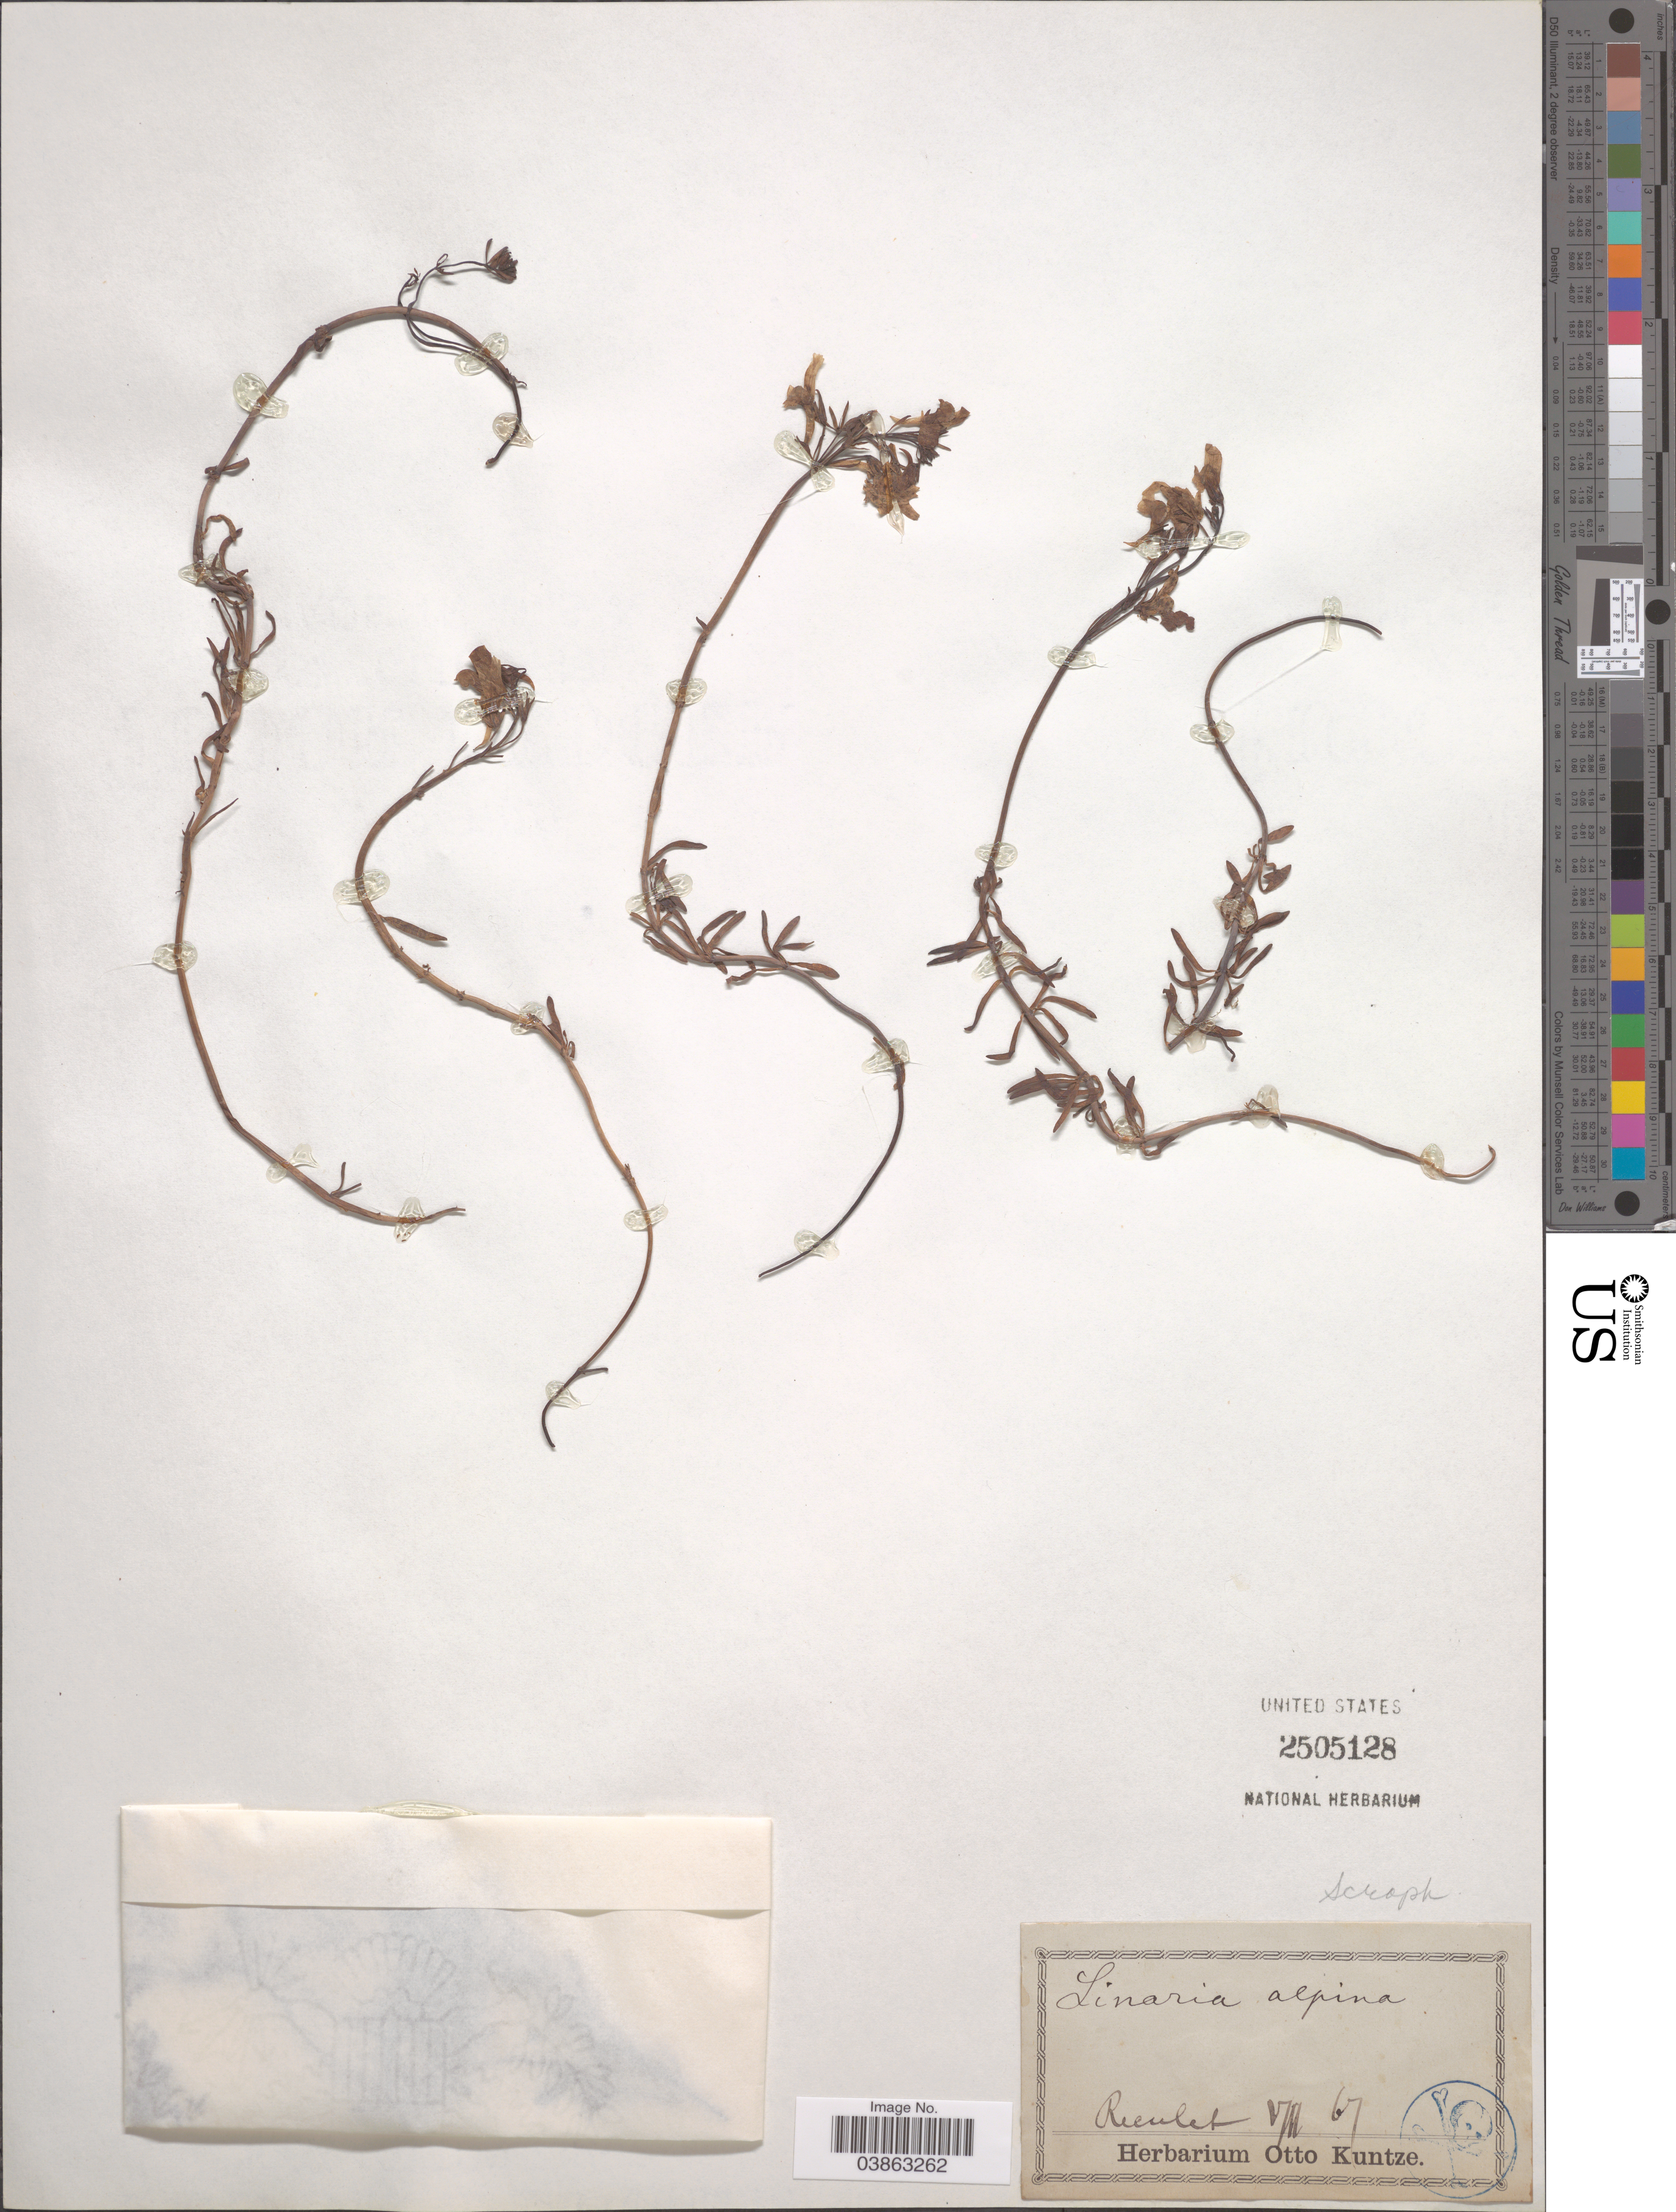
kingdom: Plantae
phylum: Tracheophyta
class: Magnoliopsida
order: Lamiales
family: Plantaginaceae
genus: Linaria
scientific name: Linaria alpina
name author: (L.) Mill.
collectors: ex herb. Otto Kuntze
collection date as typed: Transcribed d/m/y: /8/67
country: France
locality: Reculet.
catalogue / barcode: US 2505128